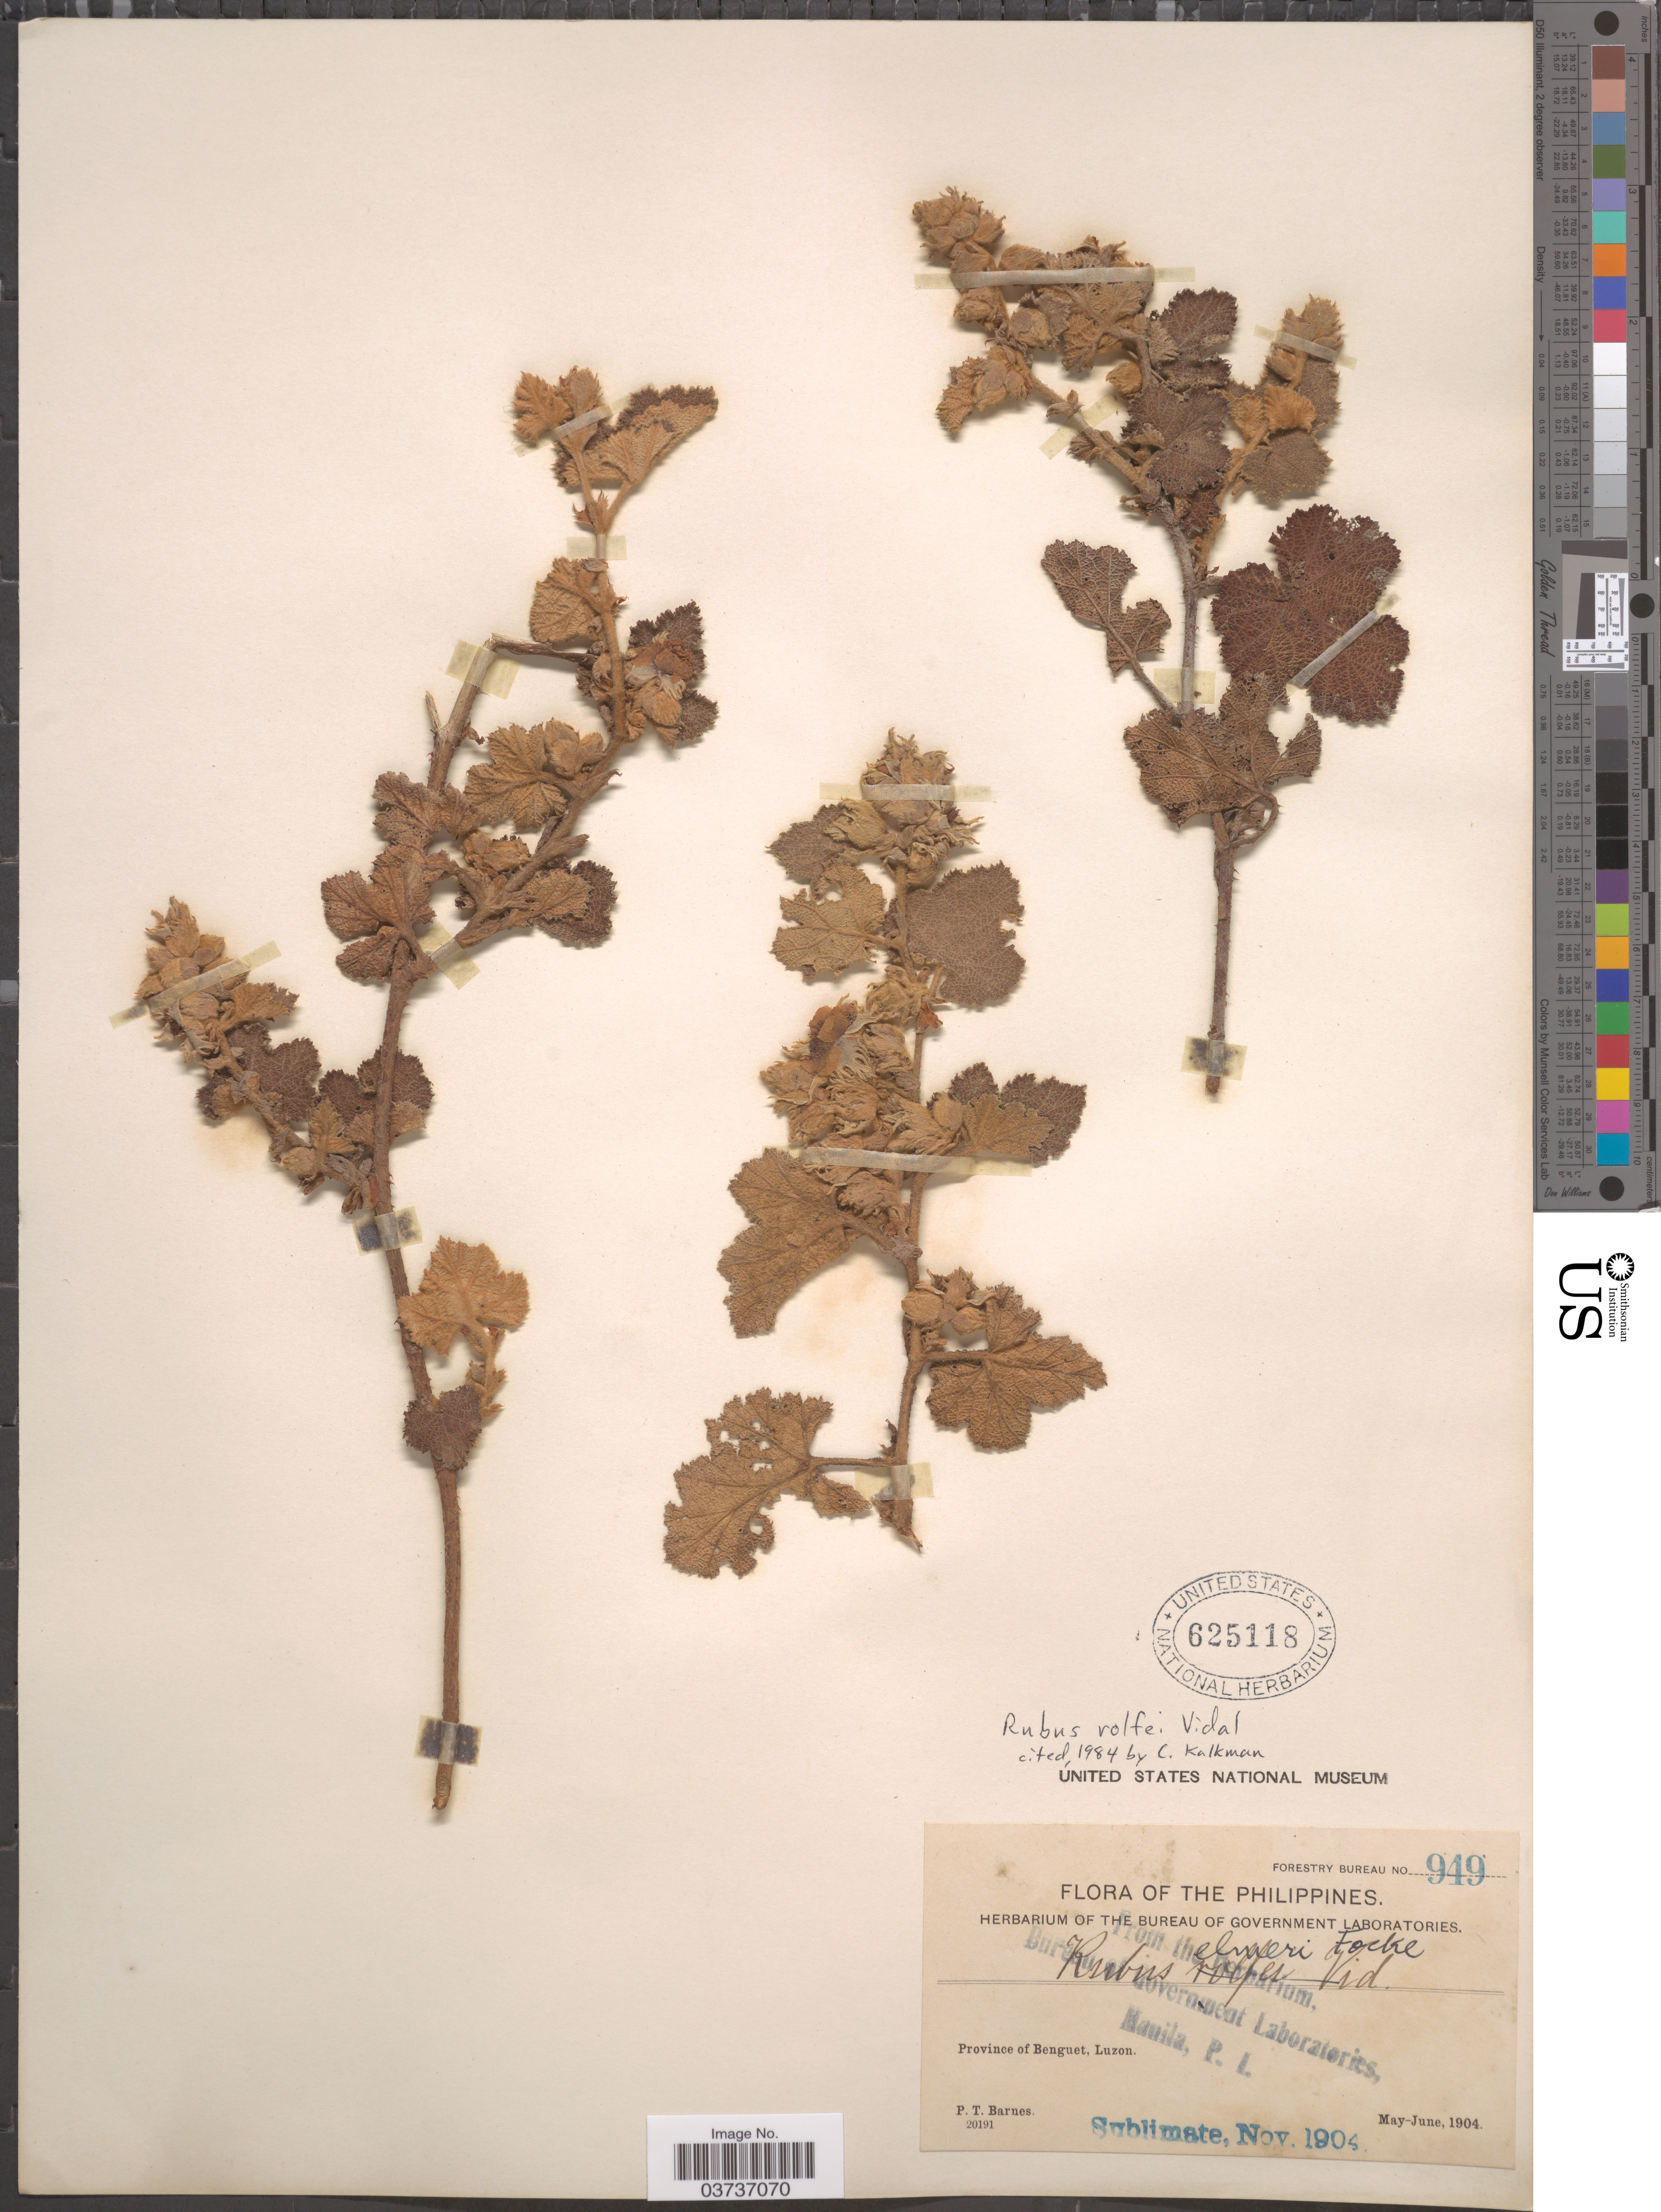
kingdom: Plantae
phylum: Tracheophyta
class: Magnoliopsida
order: Rosales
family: Rosaceae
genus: Rubus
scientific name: Rubus rolfei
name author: S. Vidal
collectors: P. Barnes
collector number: Forestry Bureau 949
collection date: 1904-05/1904-06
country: Philippines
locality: Province of Benguet, Luzon.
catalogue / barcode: US 625118